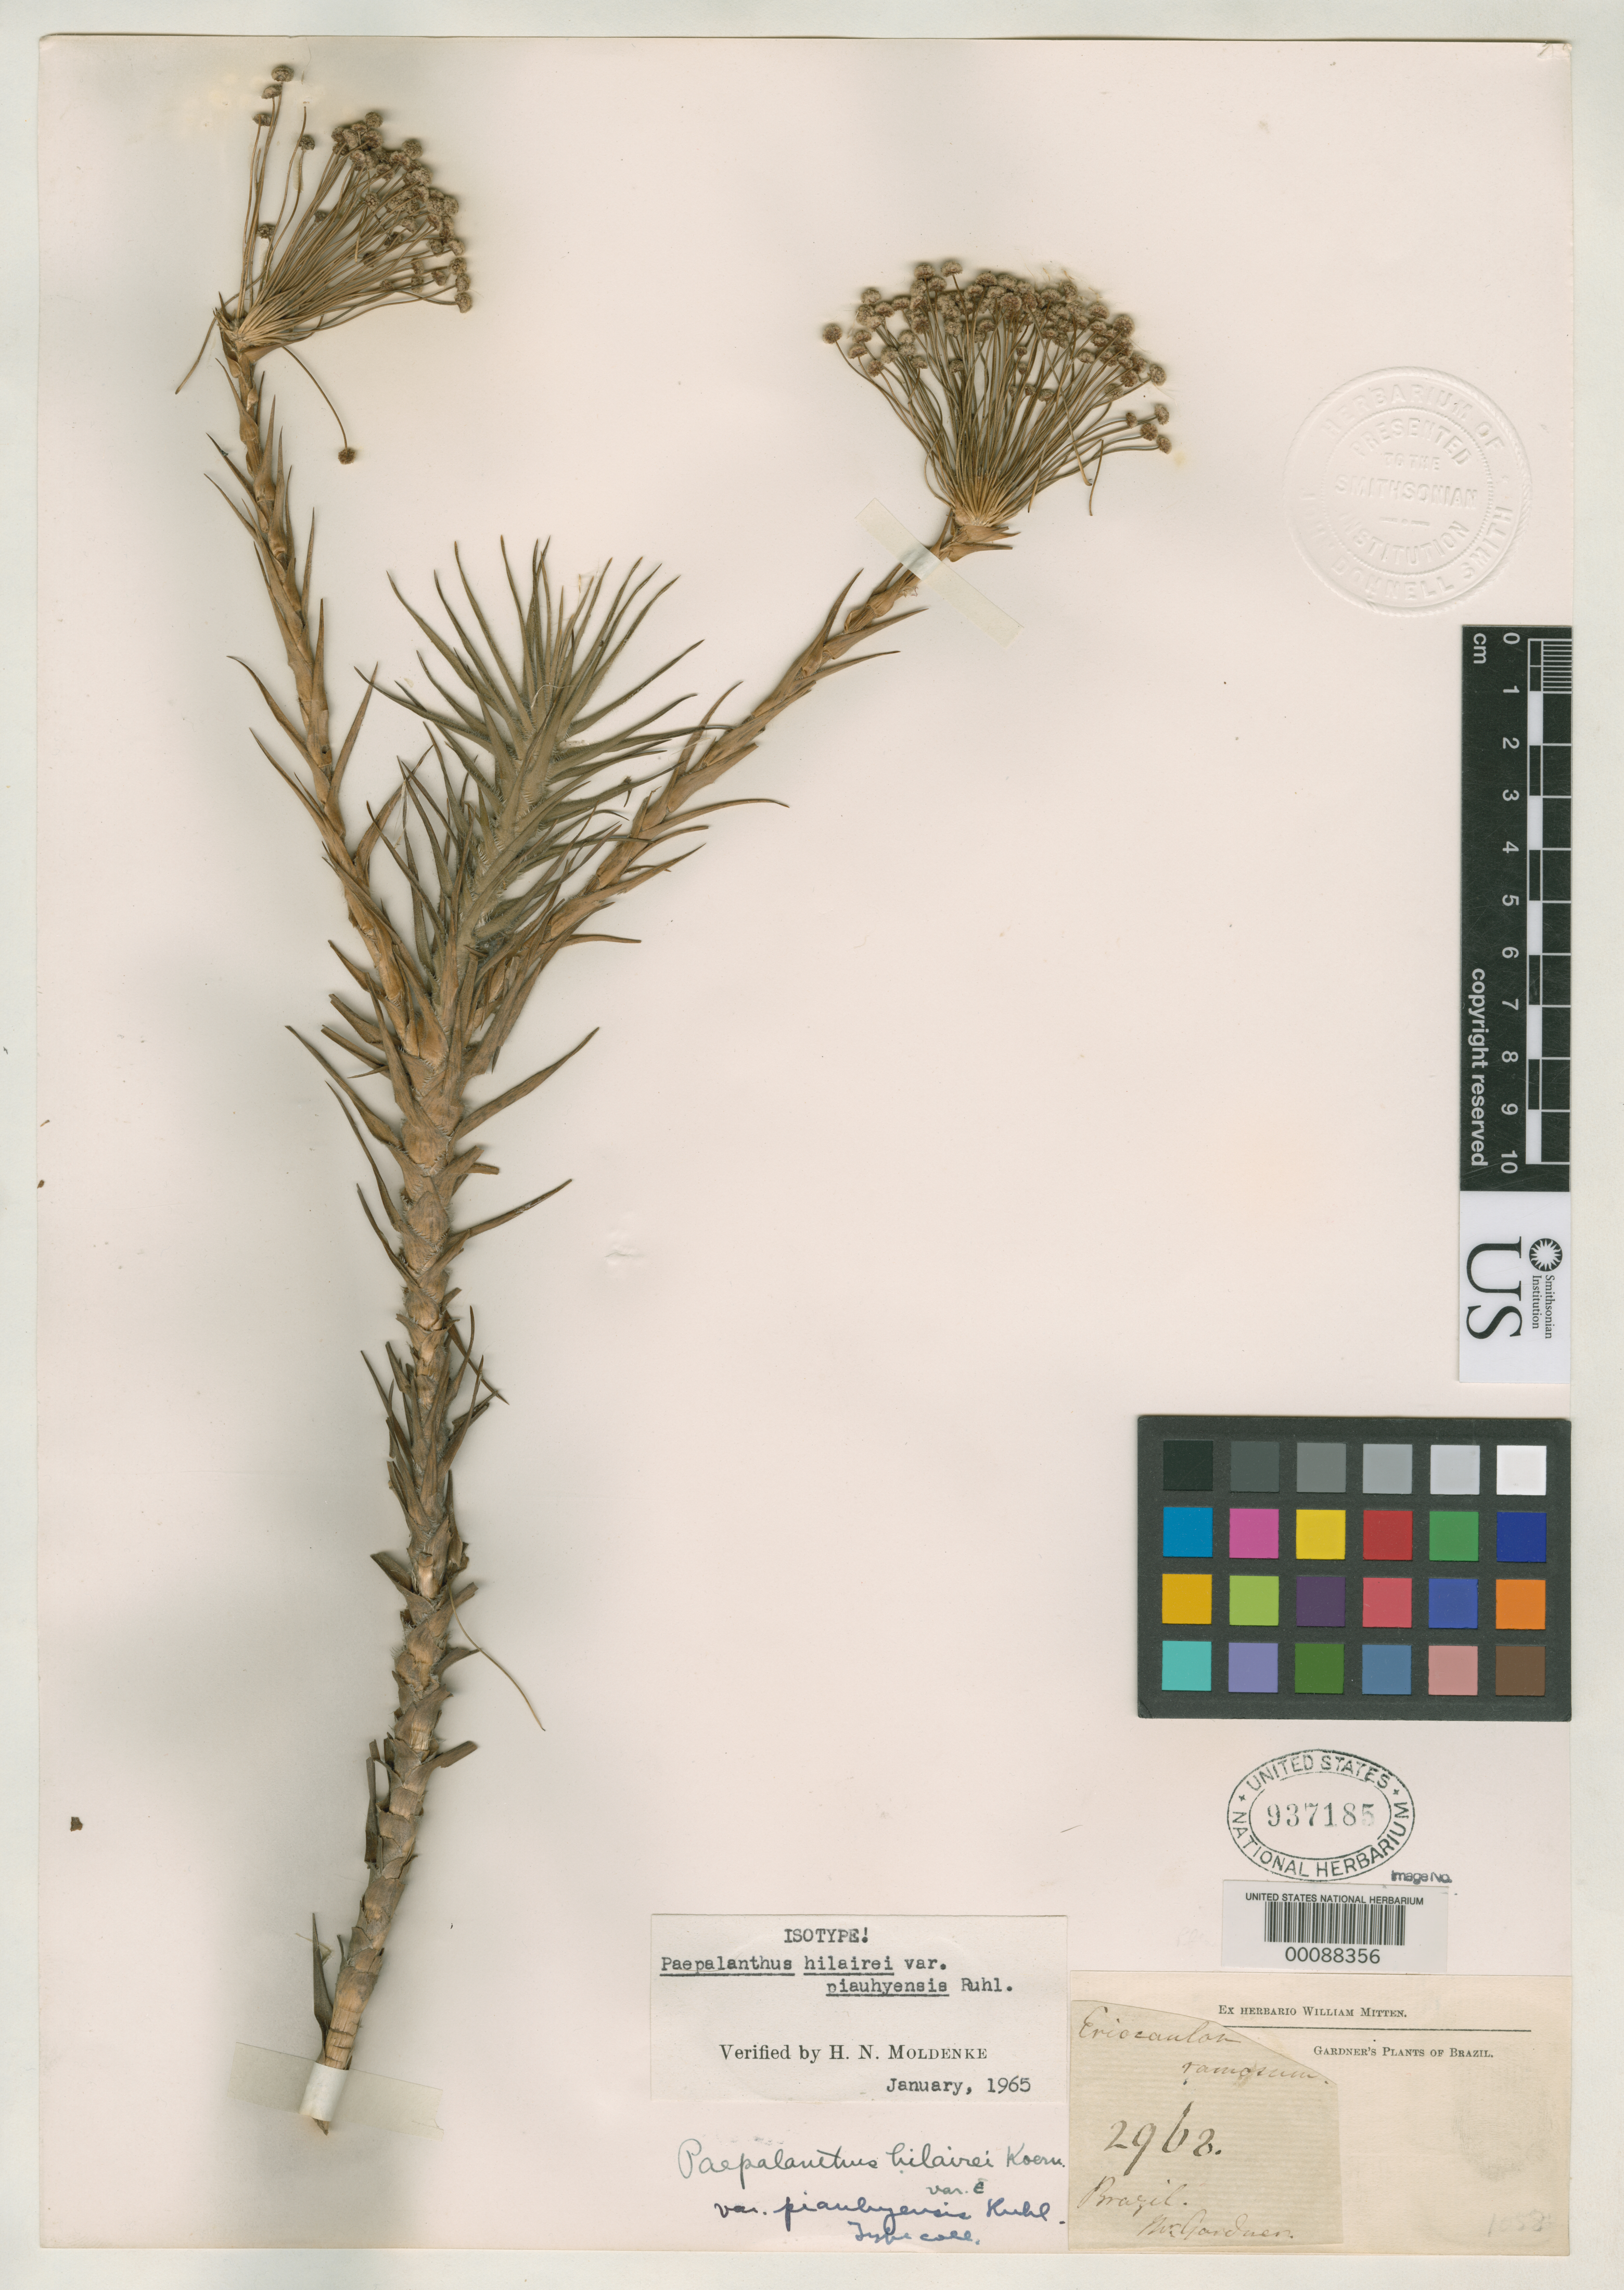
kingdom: Plantae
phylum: Tracheophyta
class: Liliopsida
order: Poales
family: Eriocaulaceae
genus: Paepalanthus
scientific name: Paepalanthus hilairei var. piauhyensis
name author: Ruhland in Engl.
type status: Isotype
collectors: G. Gardner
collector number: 2968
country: Brazil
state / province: Piauí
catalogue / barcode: US 937185